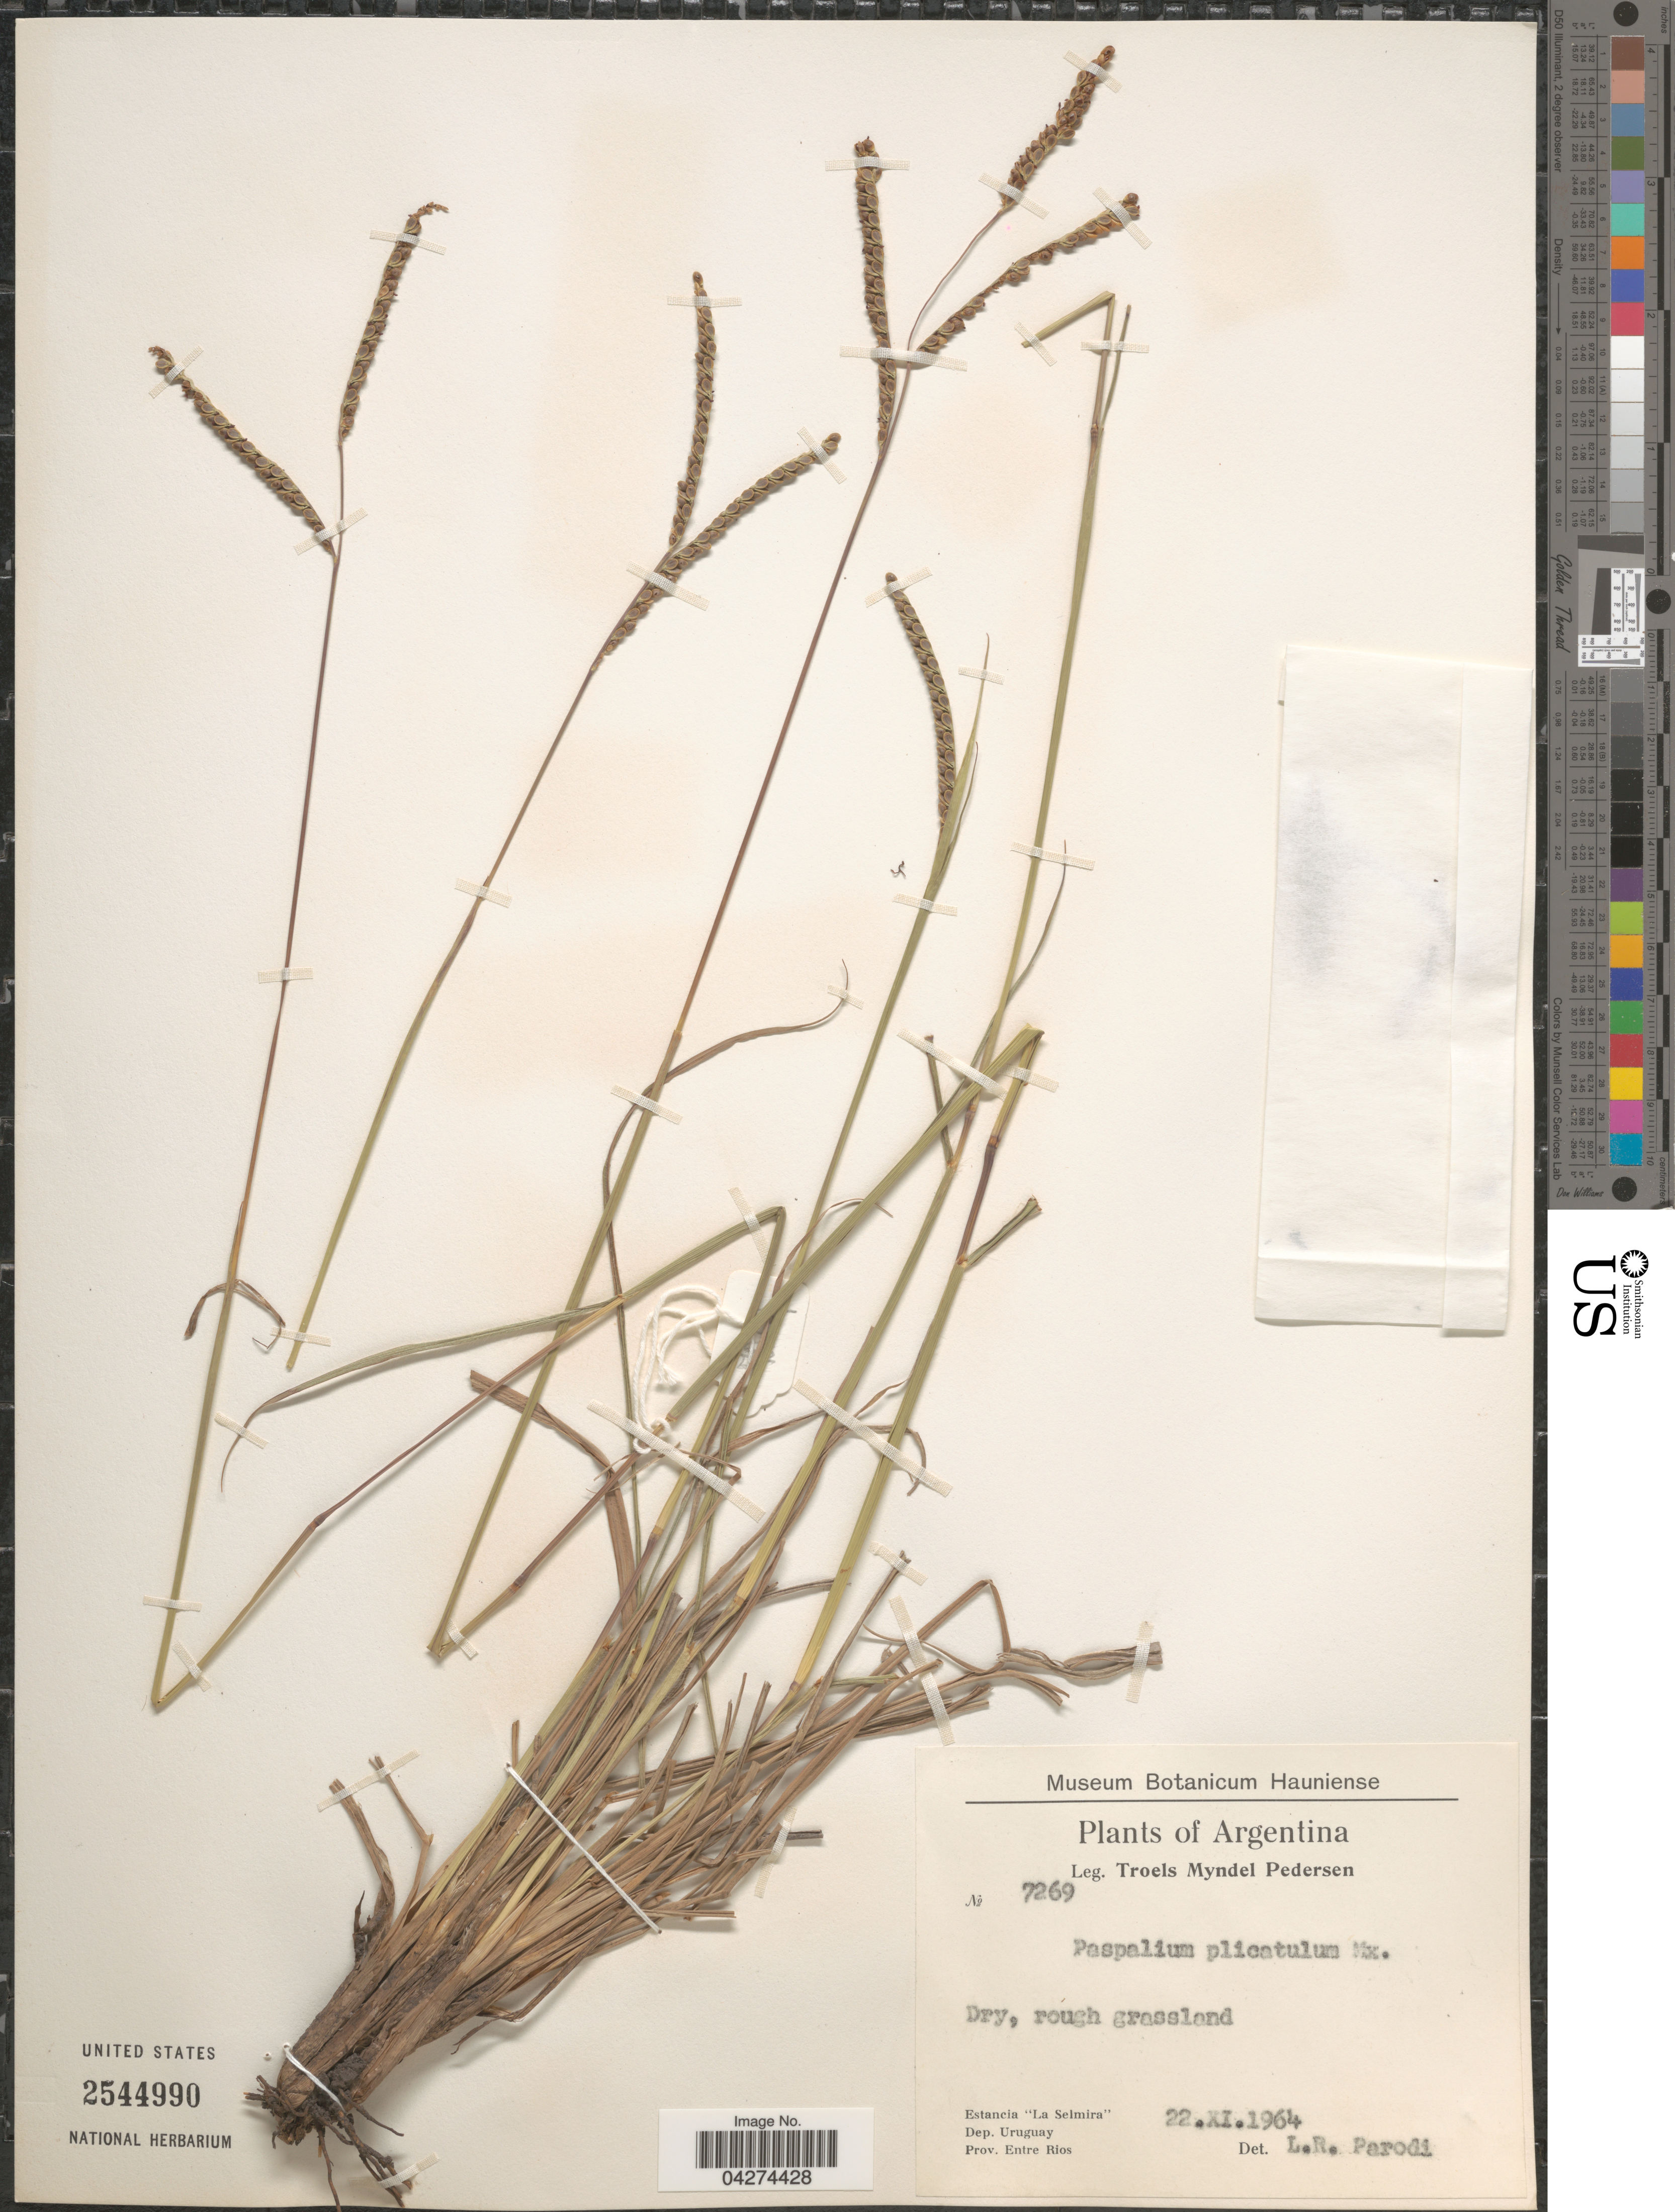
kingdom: Plantae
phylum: Tracheophyta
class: Liliopsida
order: Poales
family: Poaceae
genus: Paspalum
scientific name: Paspalum plicatulum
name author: Michx.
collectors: T. Pederson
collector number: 7269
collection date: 1964-11-22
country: Argentina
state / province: Entre Rios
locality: Estancia "La Selmira". Dep. Uruguay.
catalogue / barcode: US 2544990